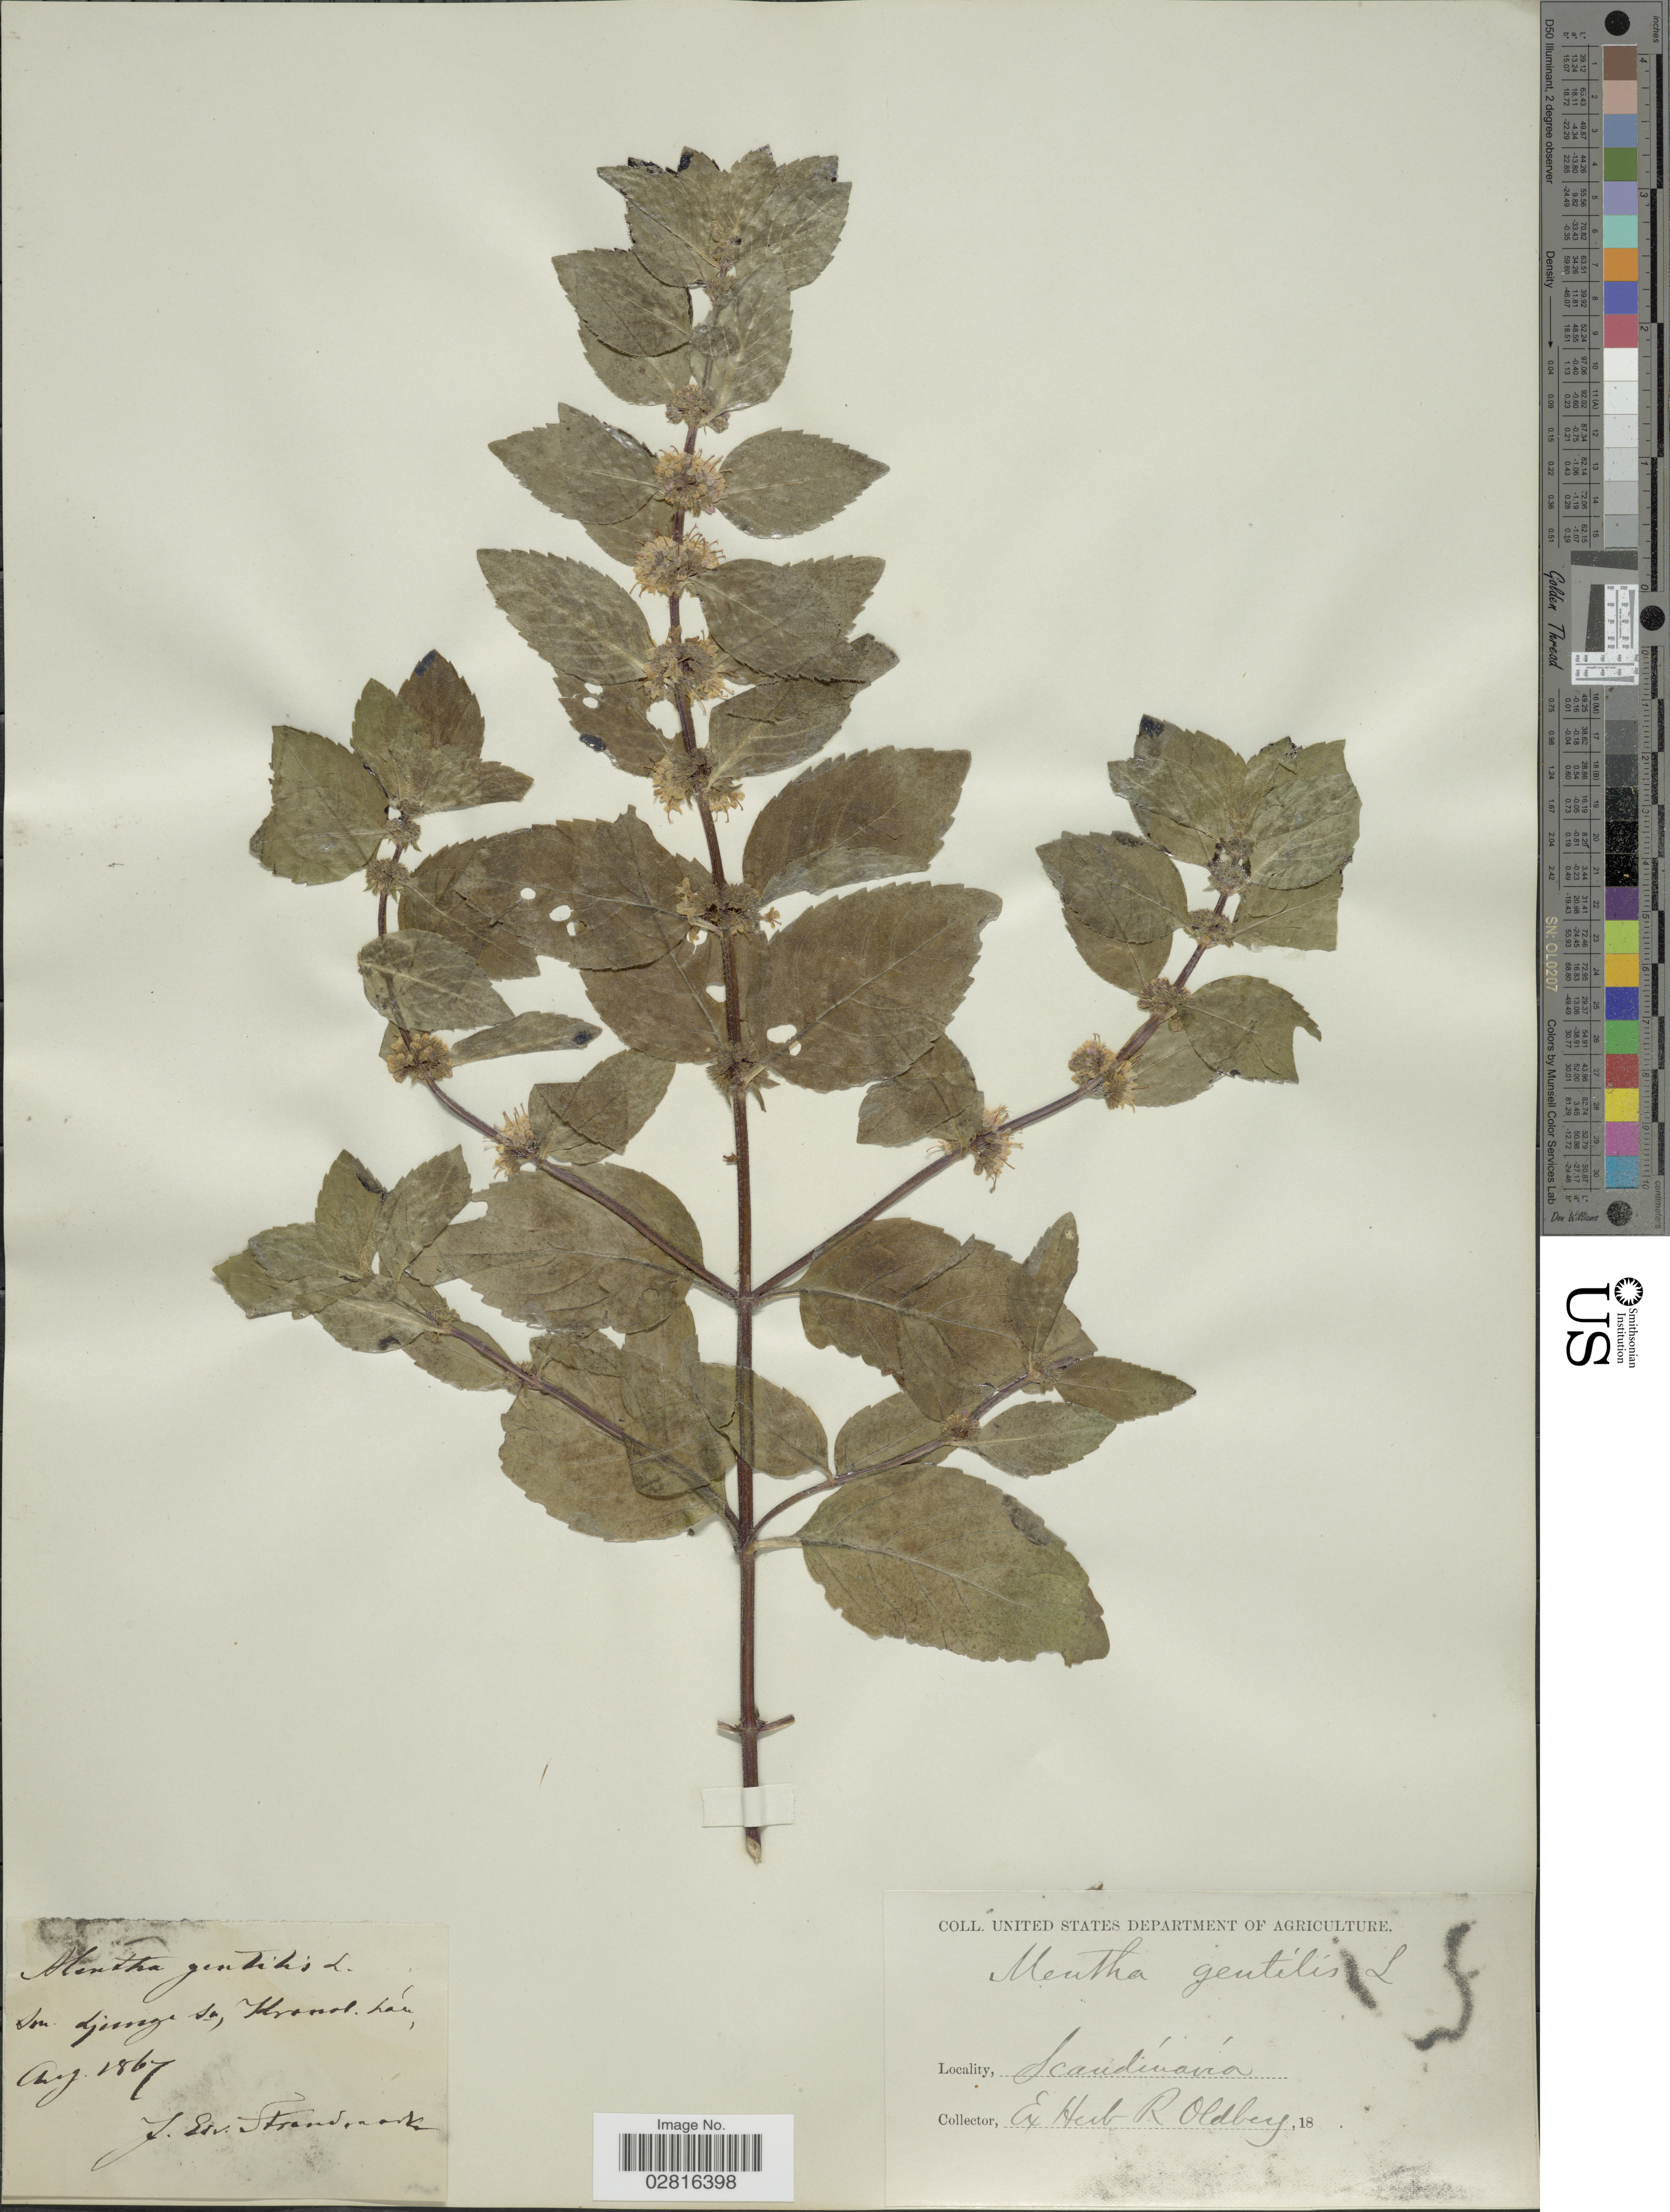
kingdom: Plantae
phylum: Tracheophyta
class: Magnoliopsida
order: Lamiales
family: Lamiaceae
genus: Mentha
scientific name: Mentha x gentilis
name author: L.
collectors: F. Strandmark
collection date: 1867-08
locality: Im Ljunge sa, Kranol. hau. [interpreted] Scandinavia.